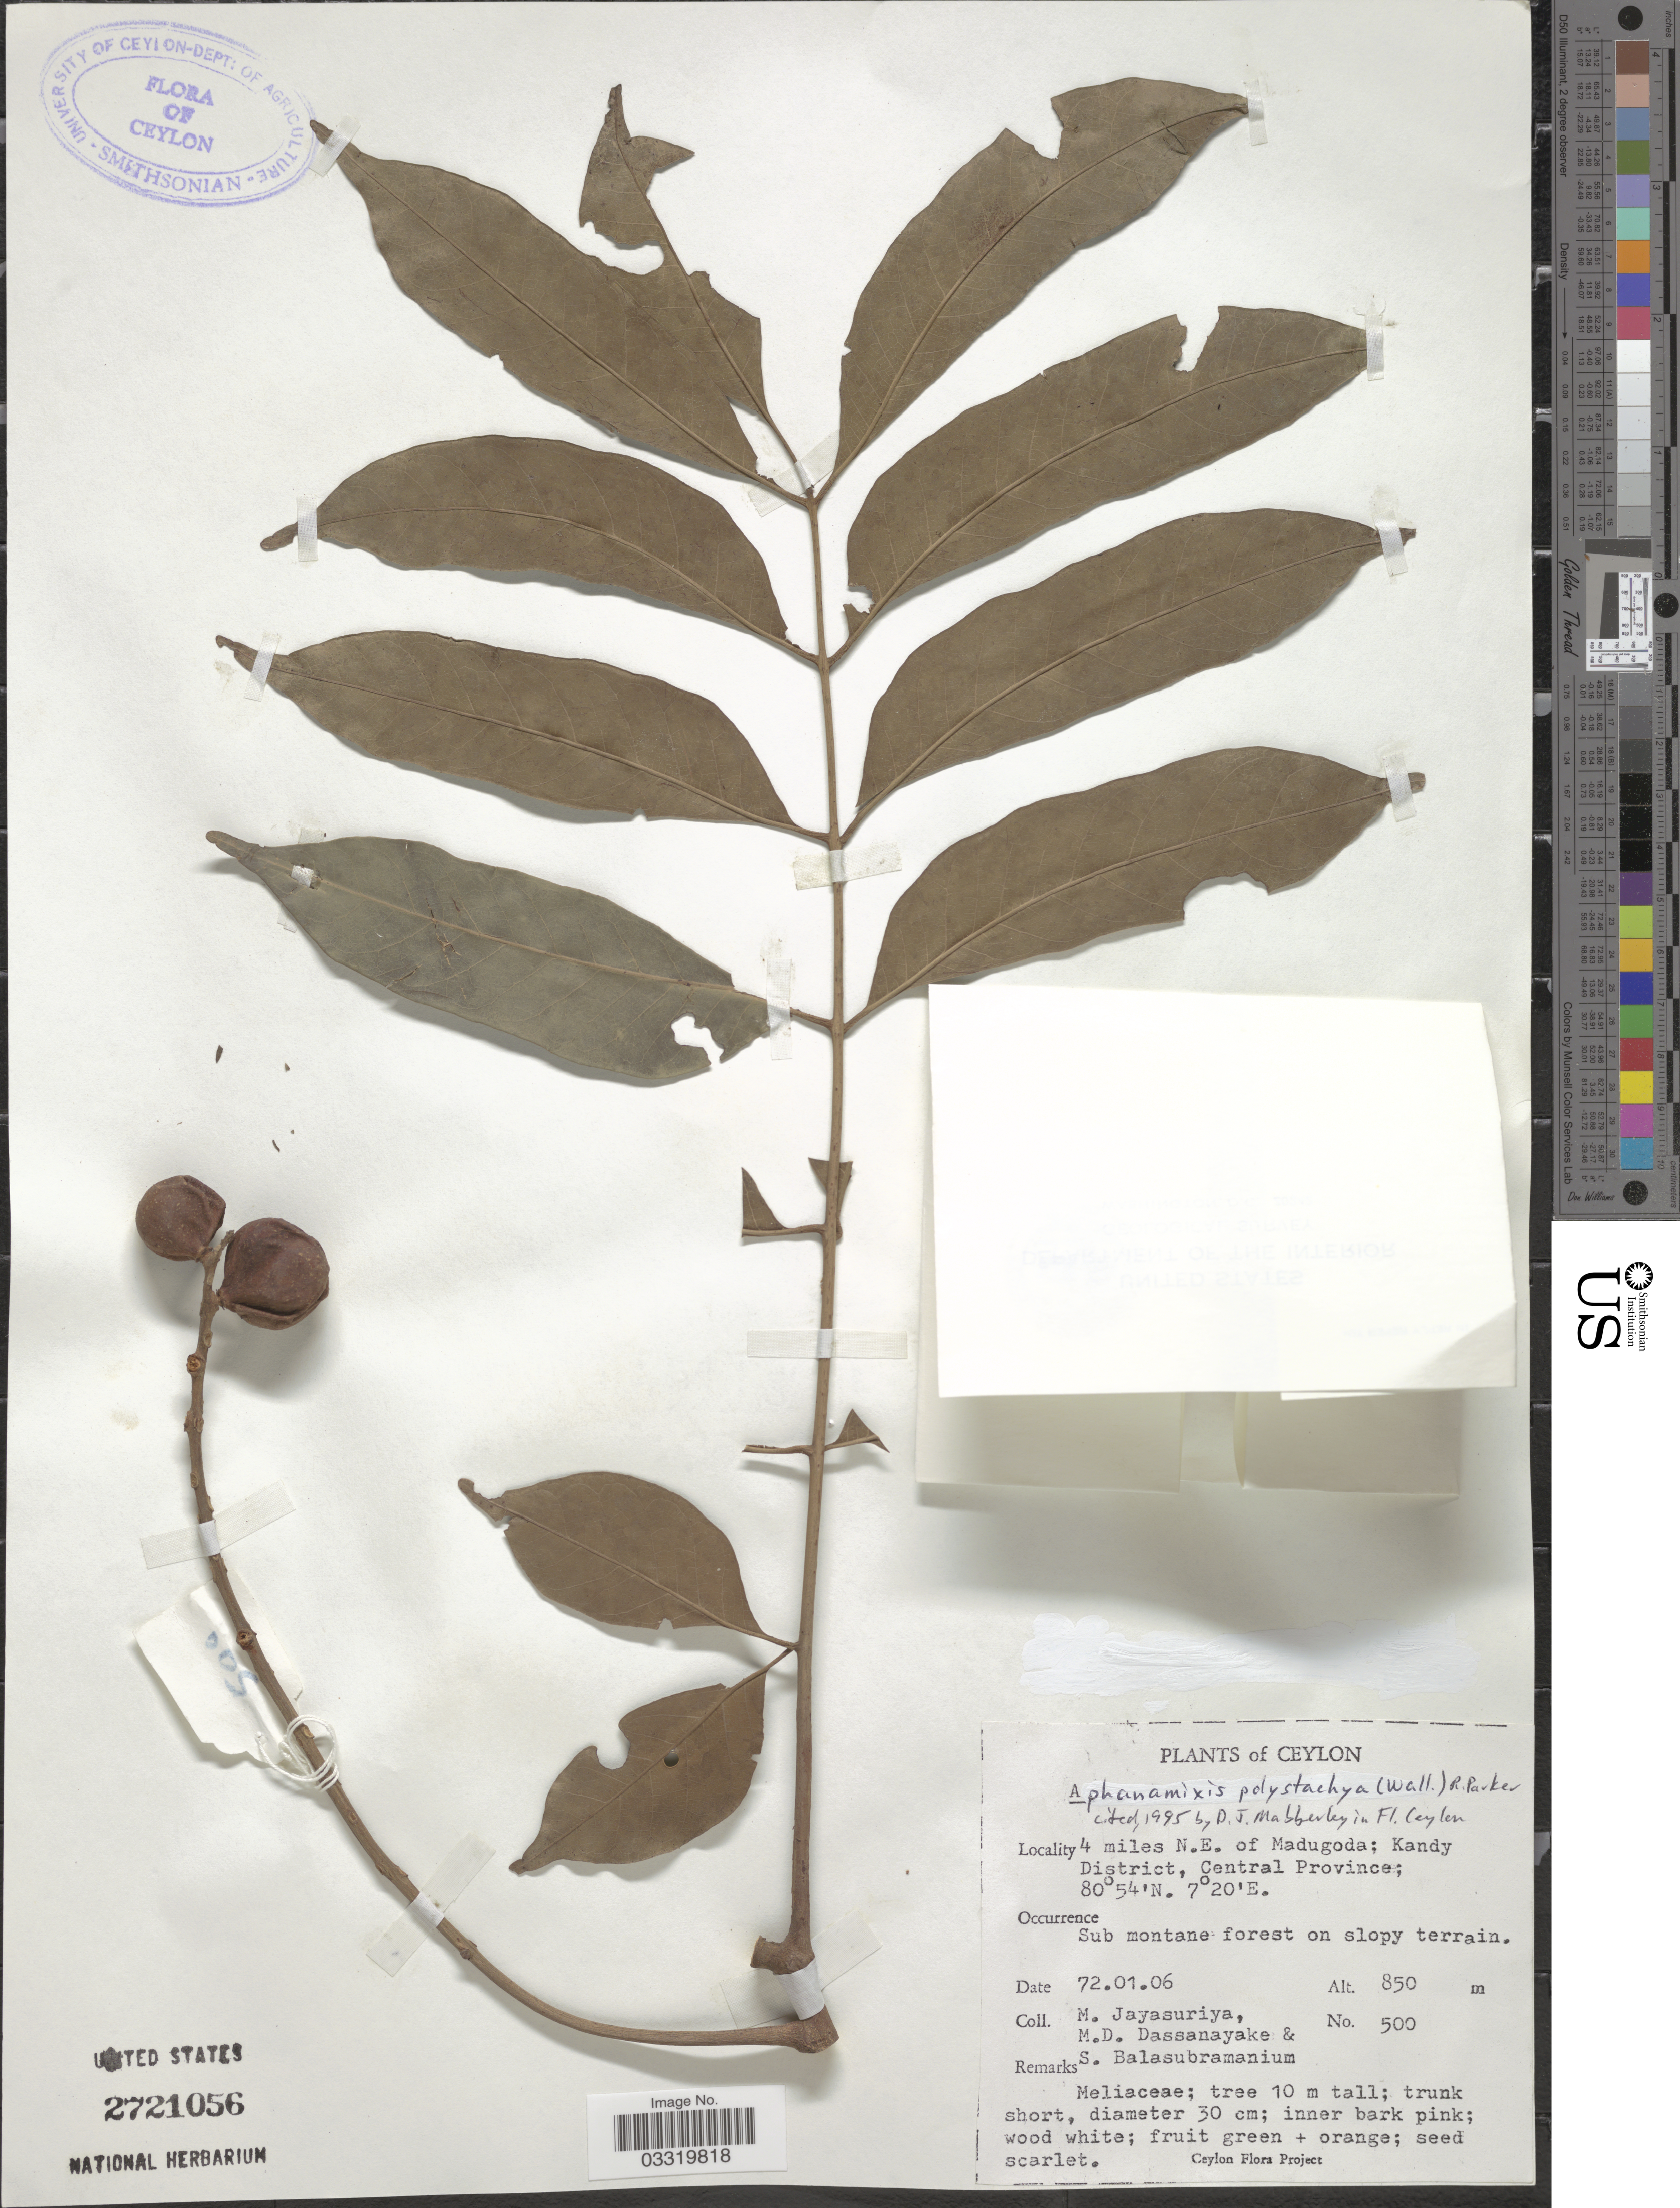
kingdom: Plantae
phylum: Tracheophyta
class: Magnoliopsida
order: Sapindales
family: Meliaceae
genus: Aphanamixis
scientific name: Aphanamixis polystachya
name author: (Wall.) R. Parker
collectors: M. Jayasuriya, M. D. Dassanayake & S. Balasubramanium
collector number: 500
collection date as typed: Transcribed d/m/y: 6/1/72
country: Sri Lanka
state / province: Central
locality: Ceylon, 4 miles N.E. of Madugoda; Kandy District.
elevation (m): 850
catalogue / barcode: US 2721056